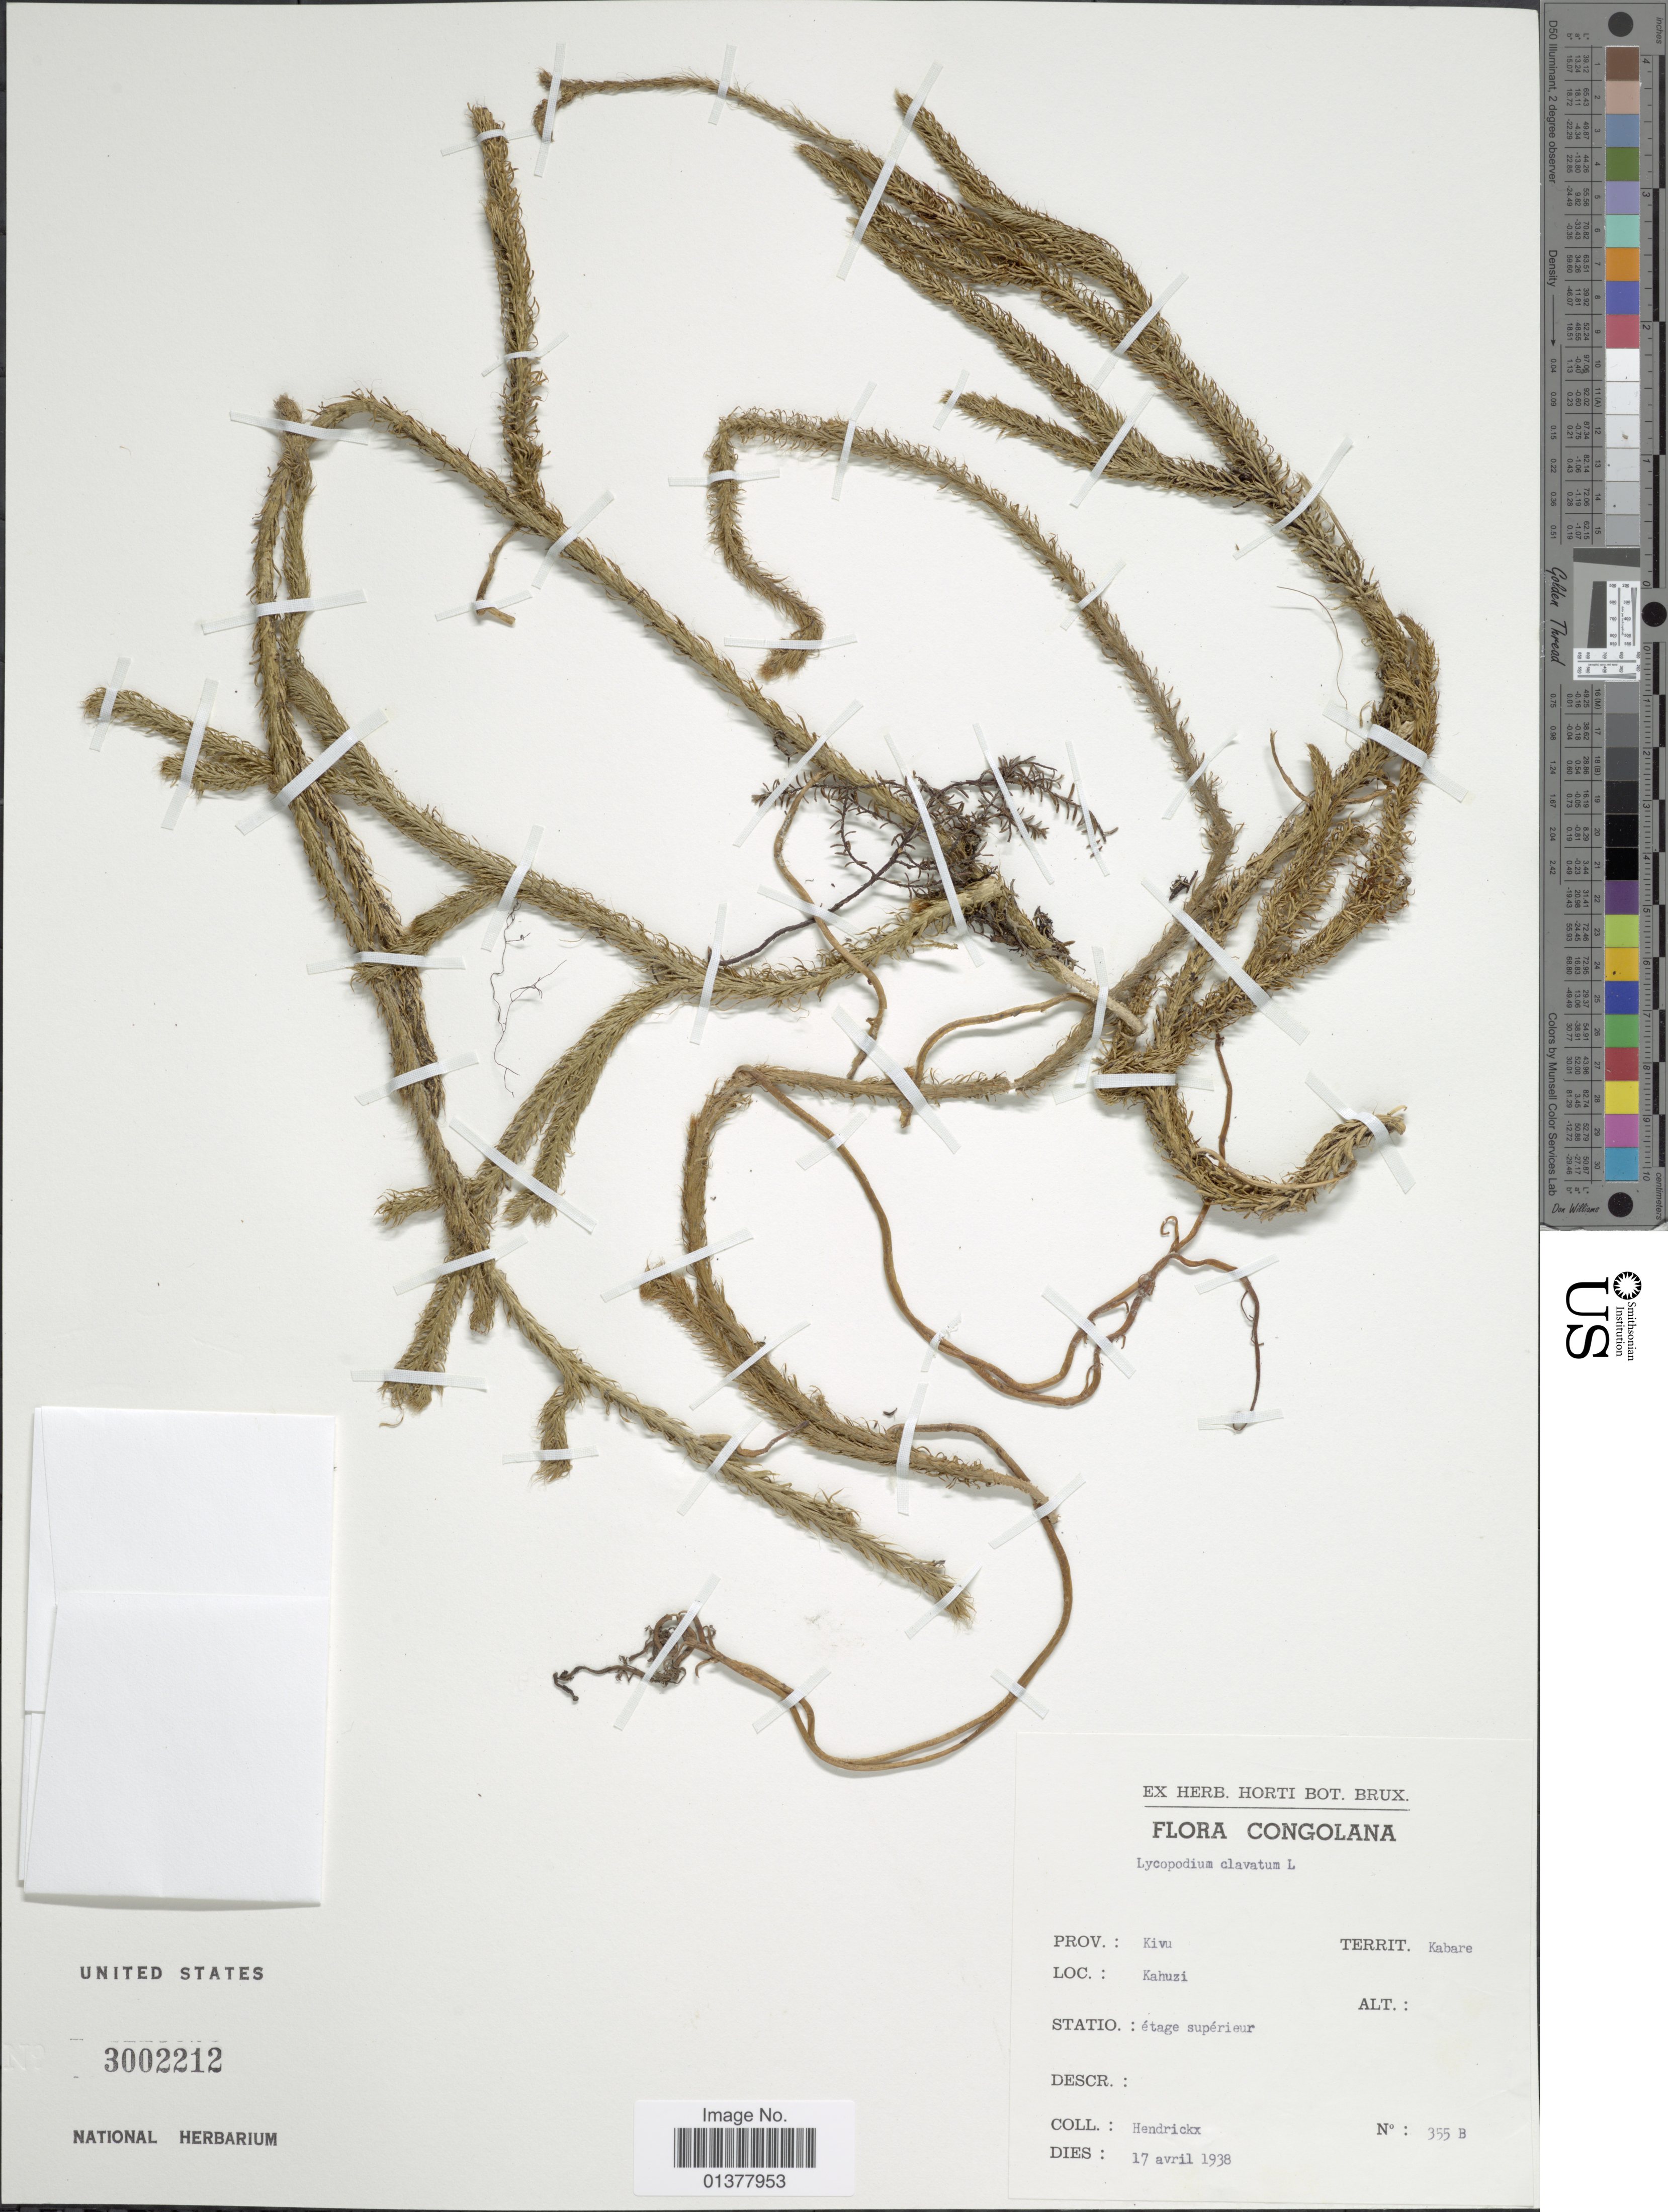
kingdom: Plantae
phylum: Tracheophyta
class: Lycopodiopsida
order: Lycopodiales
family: Lycopodiaceae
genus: Lycopodium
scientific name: Lycopodium clavatum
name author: L.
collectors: Hendrickx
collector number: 355B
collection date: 1938-04-17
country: Congo, Democratic Republic of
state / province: Nord-Kivu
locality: Kabare, Kahuzi, étage superieur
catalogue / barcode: US 3002212